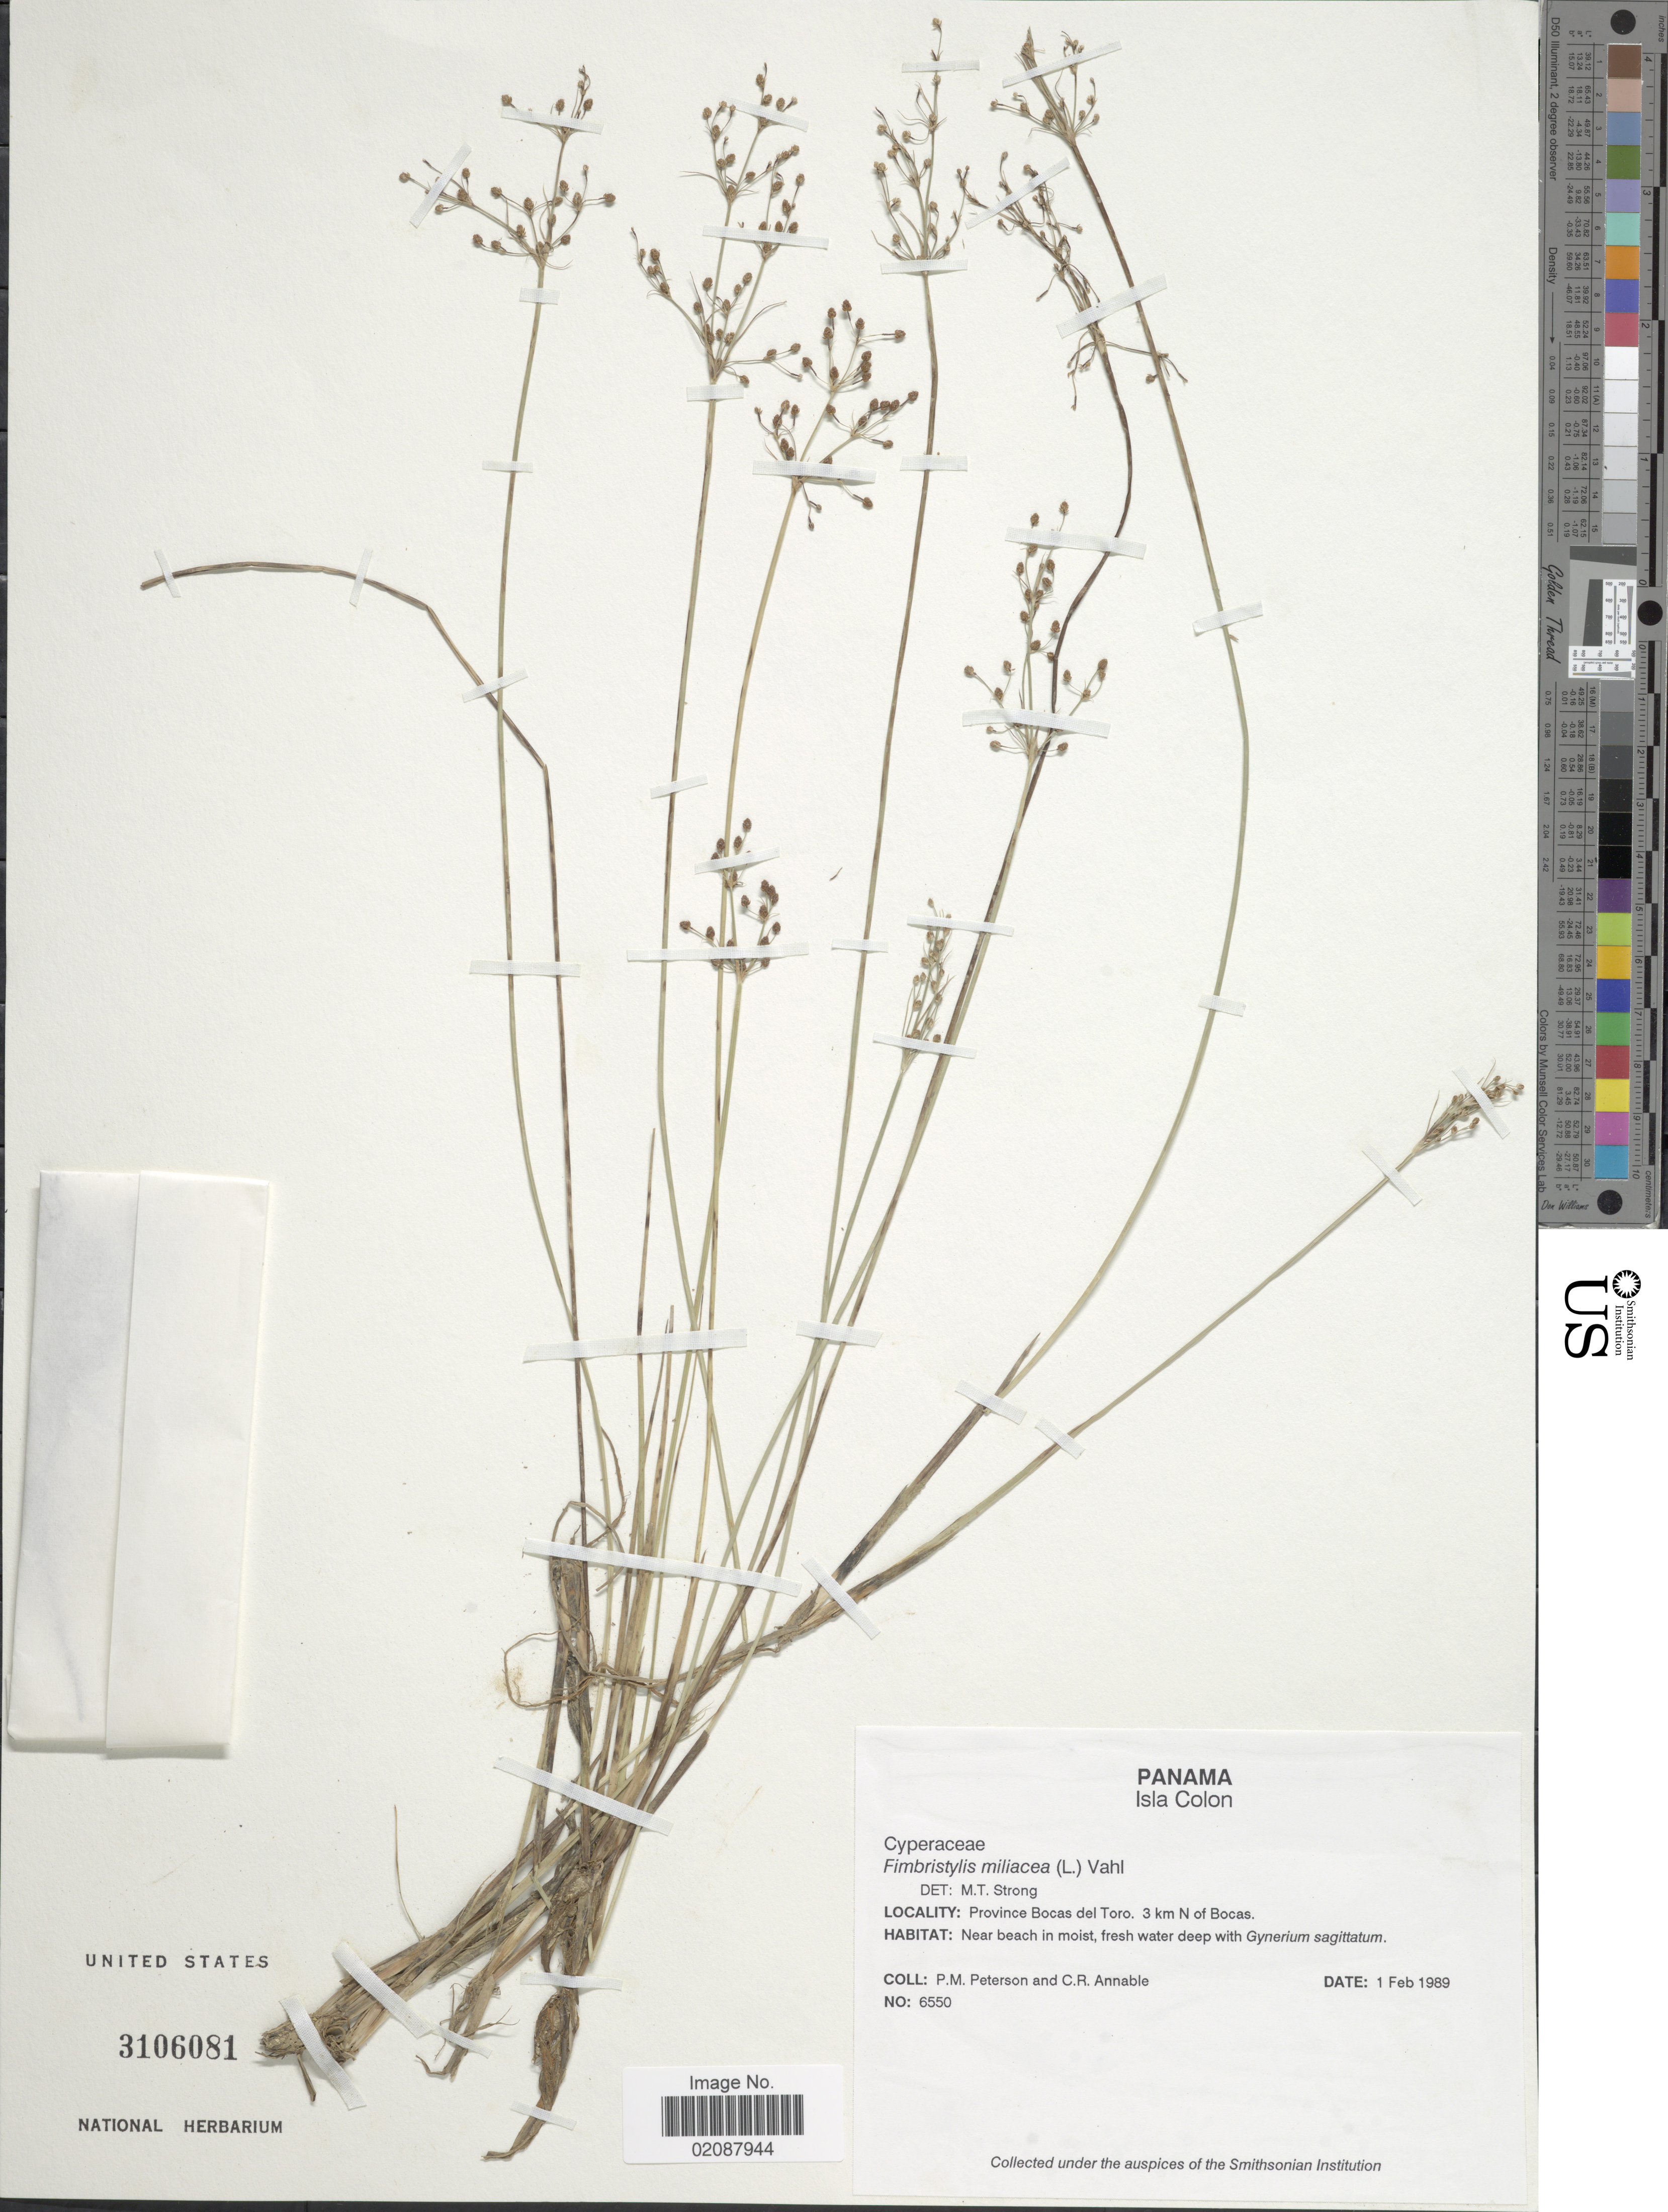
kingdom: Plantae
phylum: Tracheophyta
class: Liliopsida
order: Poales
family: Cyperaceae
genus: Fimbristylis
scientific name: Fimbristylis littoralis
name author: Gaudich.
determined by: Strong, M. T., (US), Smithsonian Institution - National Museum of Natural History (UNITED STATES)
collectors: P. M. Peterson & C. R. Annable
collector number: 6550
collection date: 1989-02-01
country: Panama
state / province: Bocas del Toro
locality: Isla Colon. Province Bocas del Toro, 3 km N of Bocas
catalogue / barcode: US 3106081